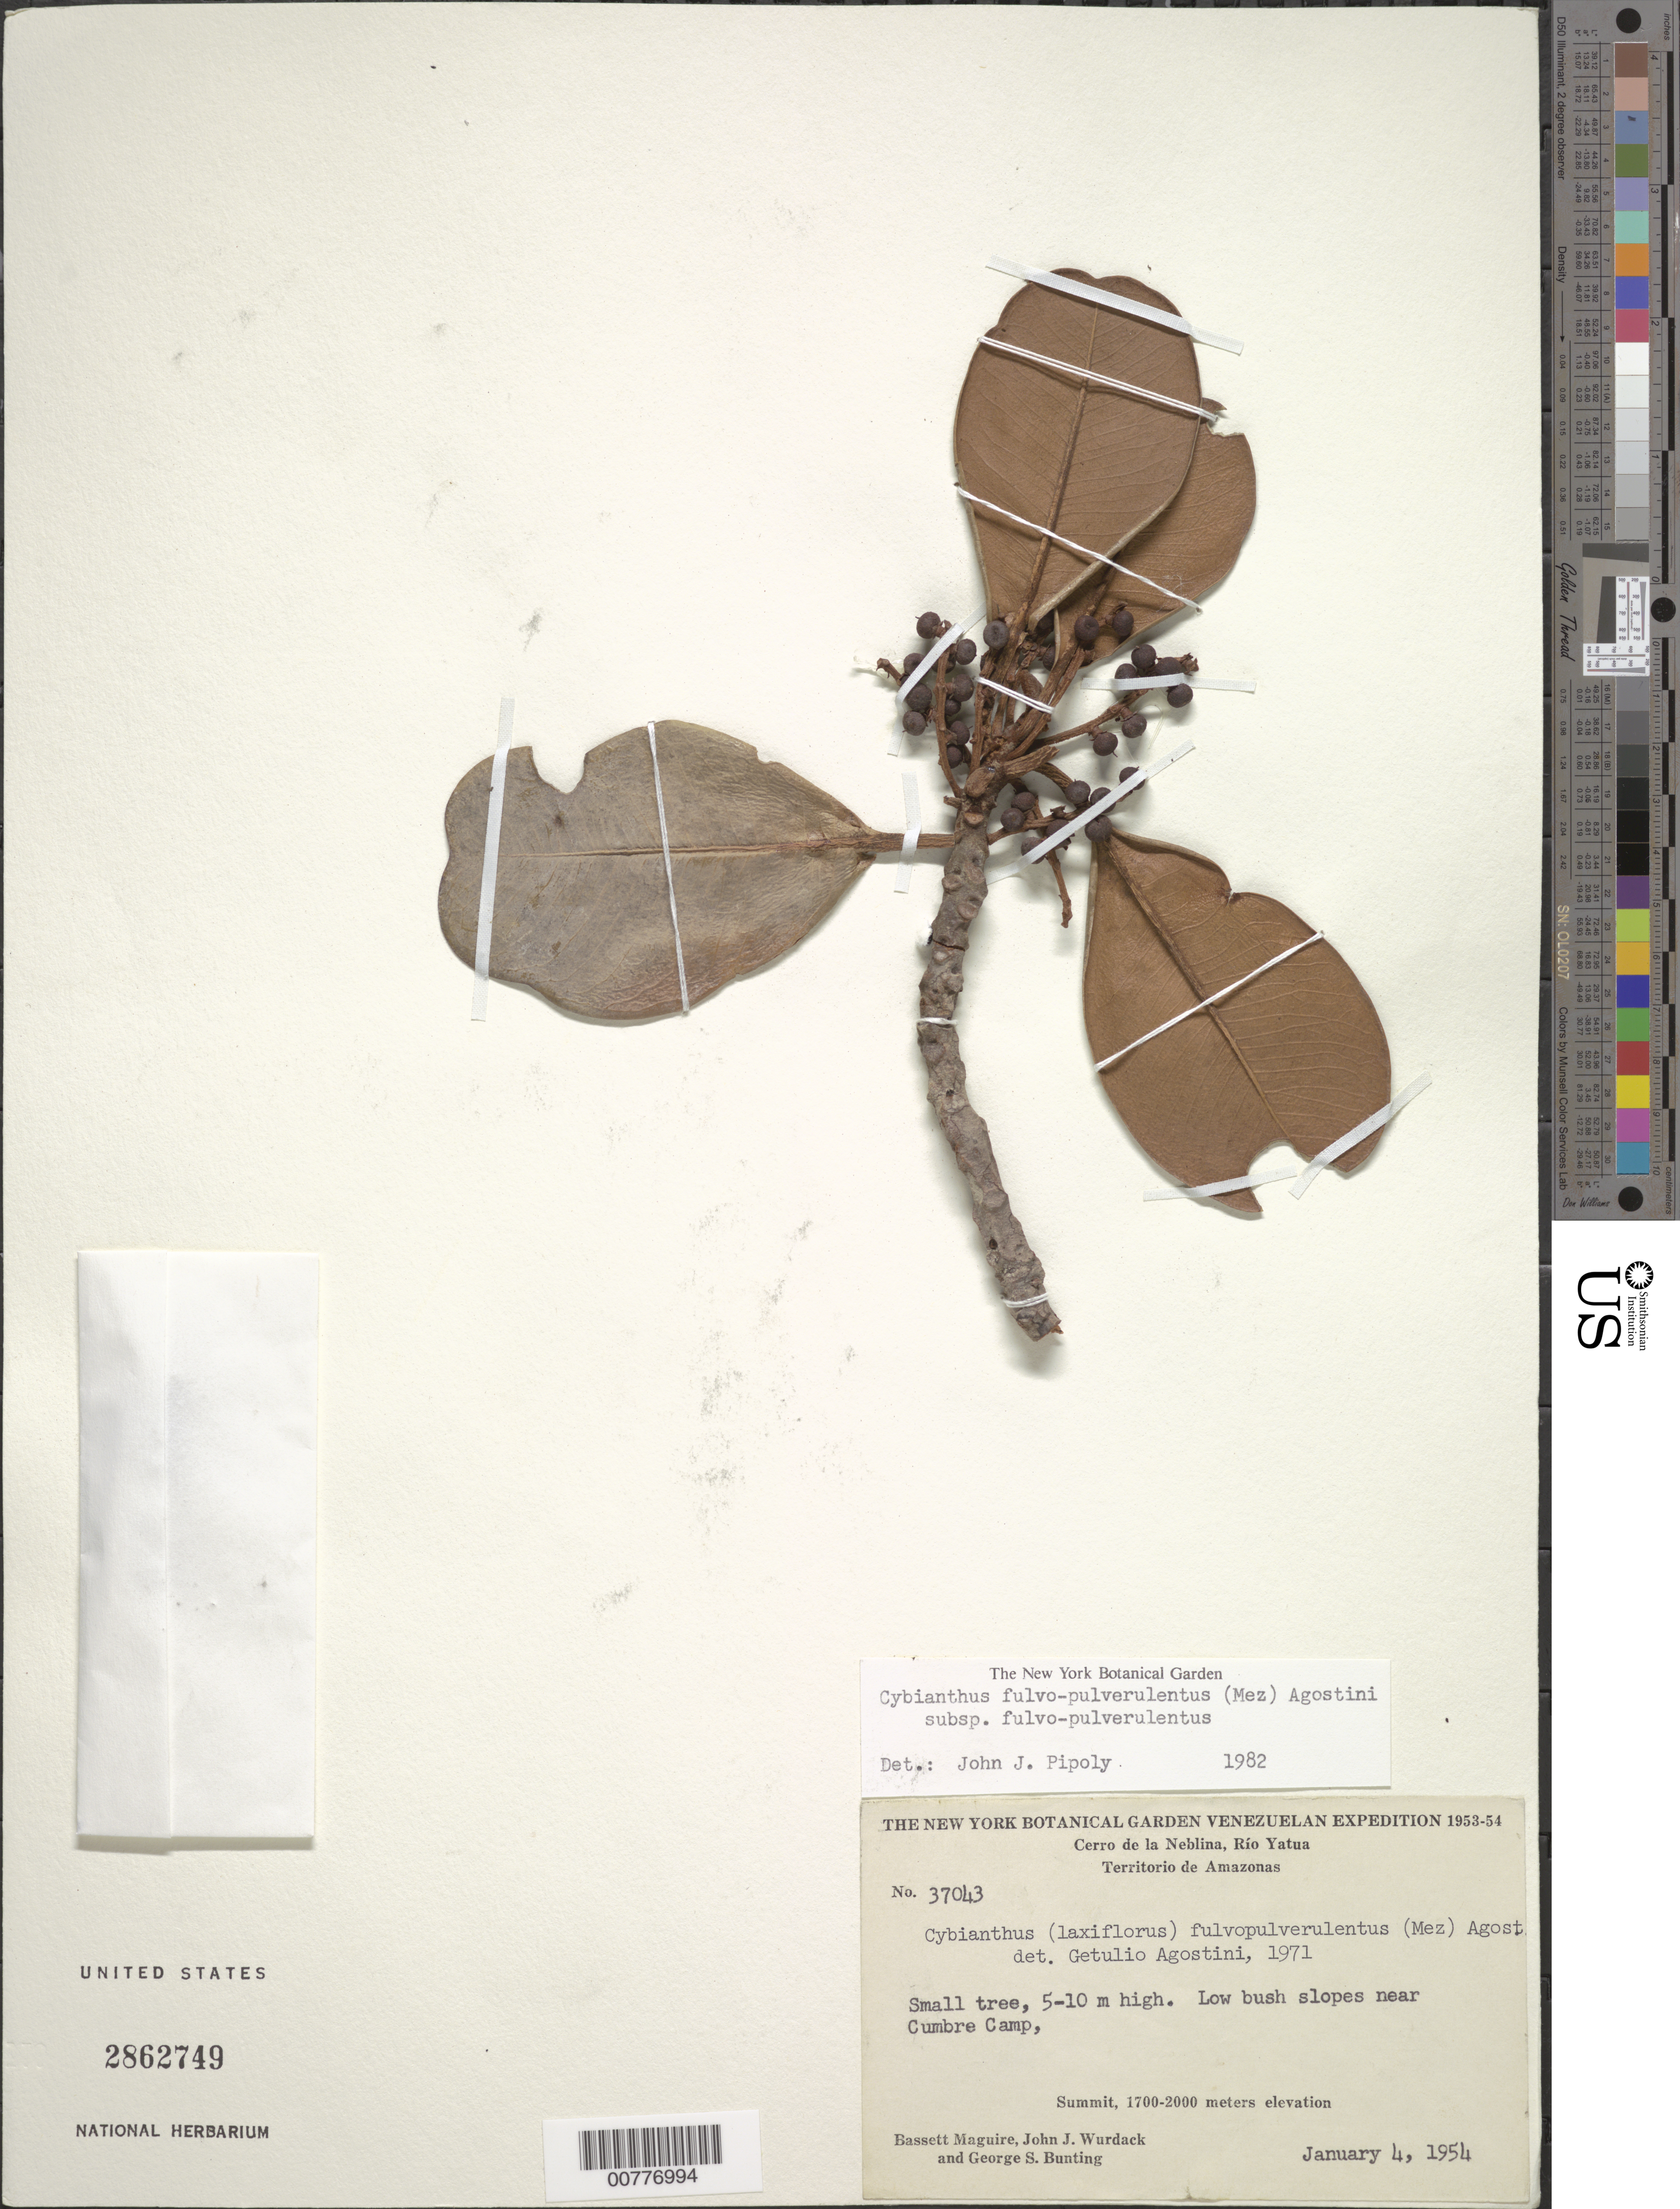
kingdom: Plantae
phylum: Tracheophyta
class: Magnoliopsida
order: Ericales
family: Primulaceae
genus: Cybianthus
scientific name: Cybianthus fulvopulverulentus subsp. fulvopulverulentus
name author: (Mez) G. Agostini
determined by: Pipoly, J. J., III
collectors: B. Maguire, J. J. Wurdack & G. S. Bunting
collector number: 37043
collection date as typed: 4-Jan-54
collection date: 1954-01-04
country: Venezuela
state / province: Amazonas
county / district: Río Negro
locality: Cerro de la Neblina, Río Yatua, near Cumbre Camp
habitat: Low bush slopes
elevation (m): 1700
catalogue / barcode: US 2862749